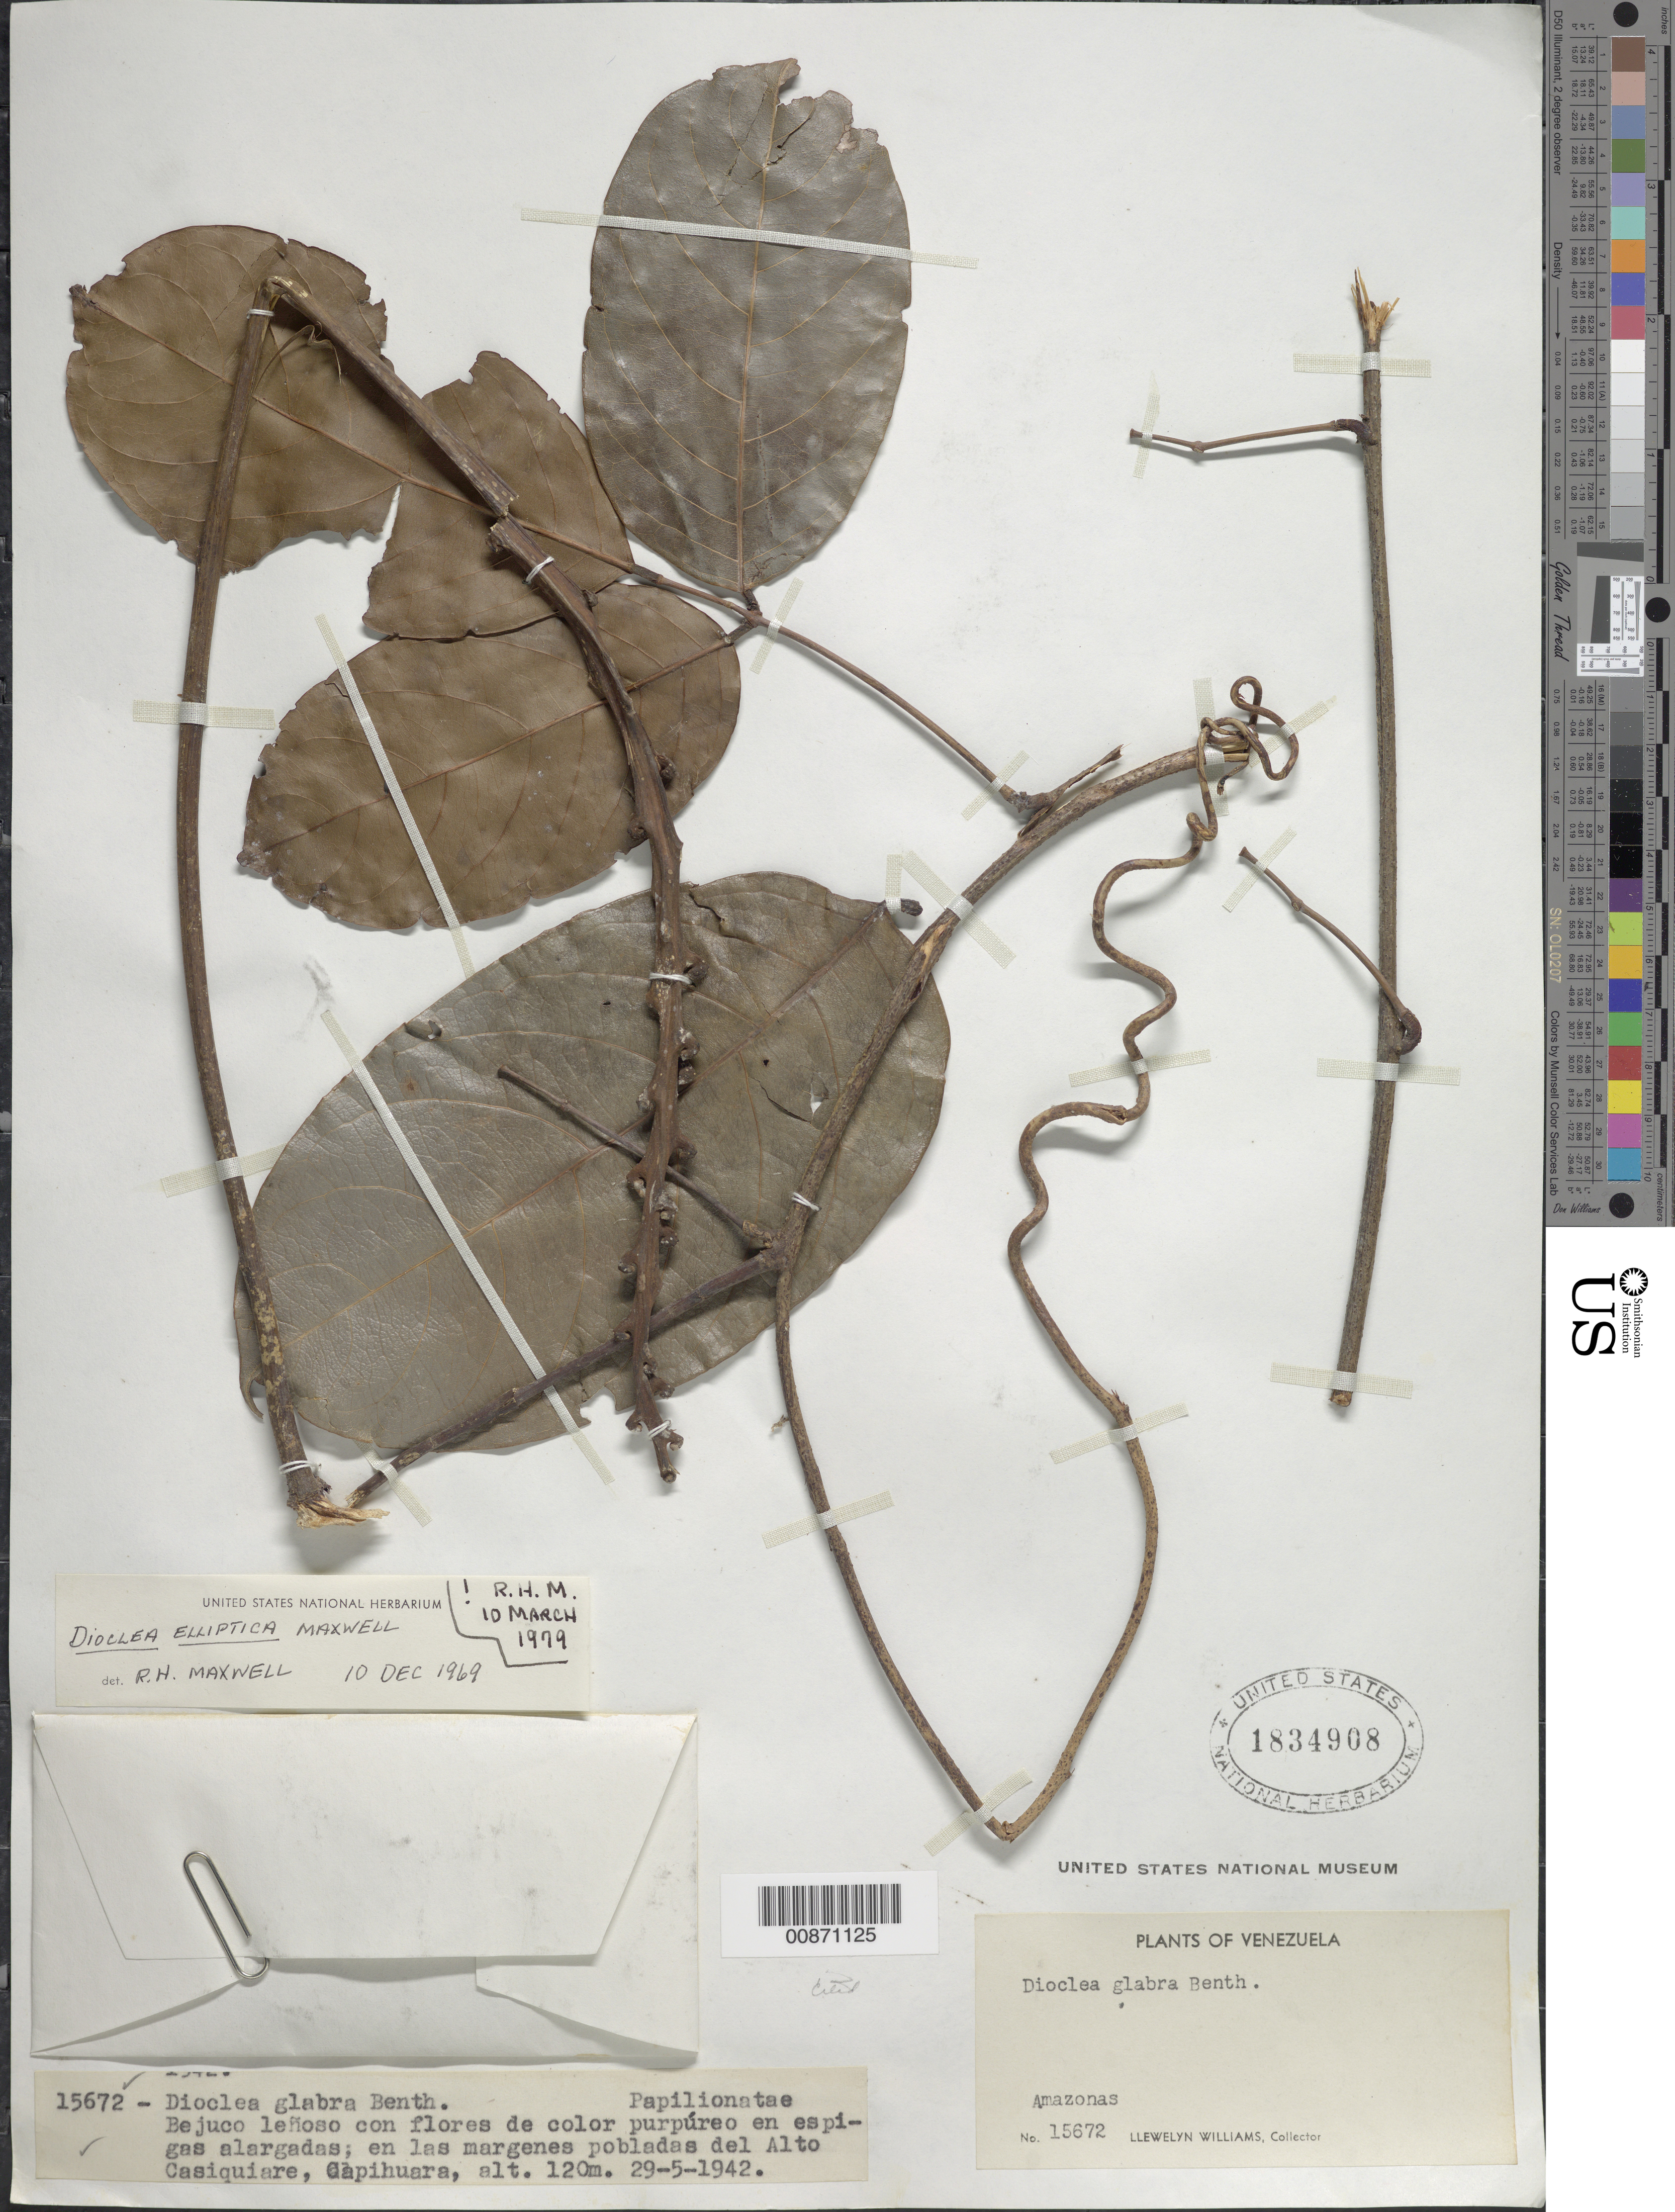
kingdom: Plantae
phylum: Tracheophyta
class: Magnoliopsida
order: Fabales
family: Fabaceae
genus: Macropsychanthus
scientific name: Macropsychanthus scaber var. scaber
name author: (Rich.) L.P. Queiroz & Snak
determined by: Strong, Mark T., (BOT), Smithsonian Institution - National Museum of Natural History (UNITED STATES)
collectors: Ll. Williams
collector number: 15672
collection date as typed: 29-May-42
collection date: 1942-05-29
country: Venezuela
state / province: Amazonas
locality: Capihuara, Alto Casiquiare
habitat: Margenes pobladas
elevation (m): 120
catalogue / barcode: US 1834908